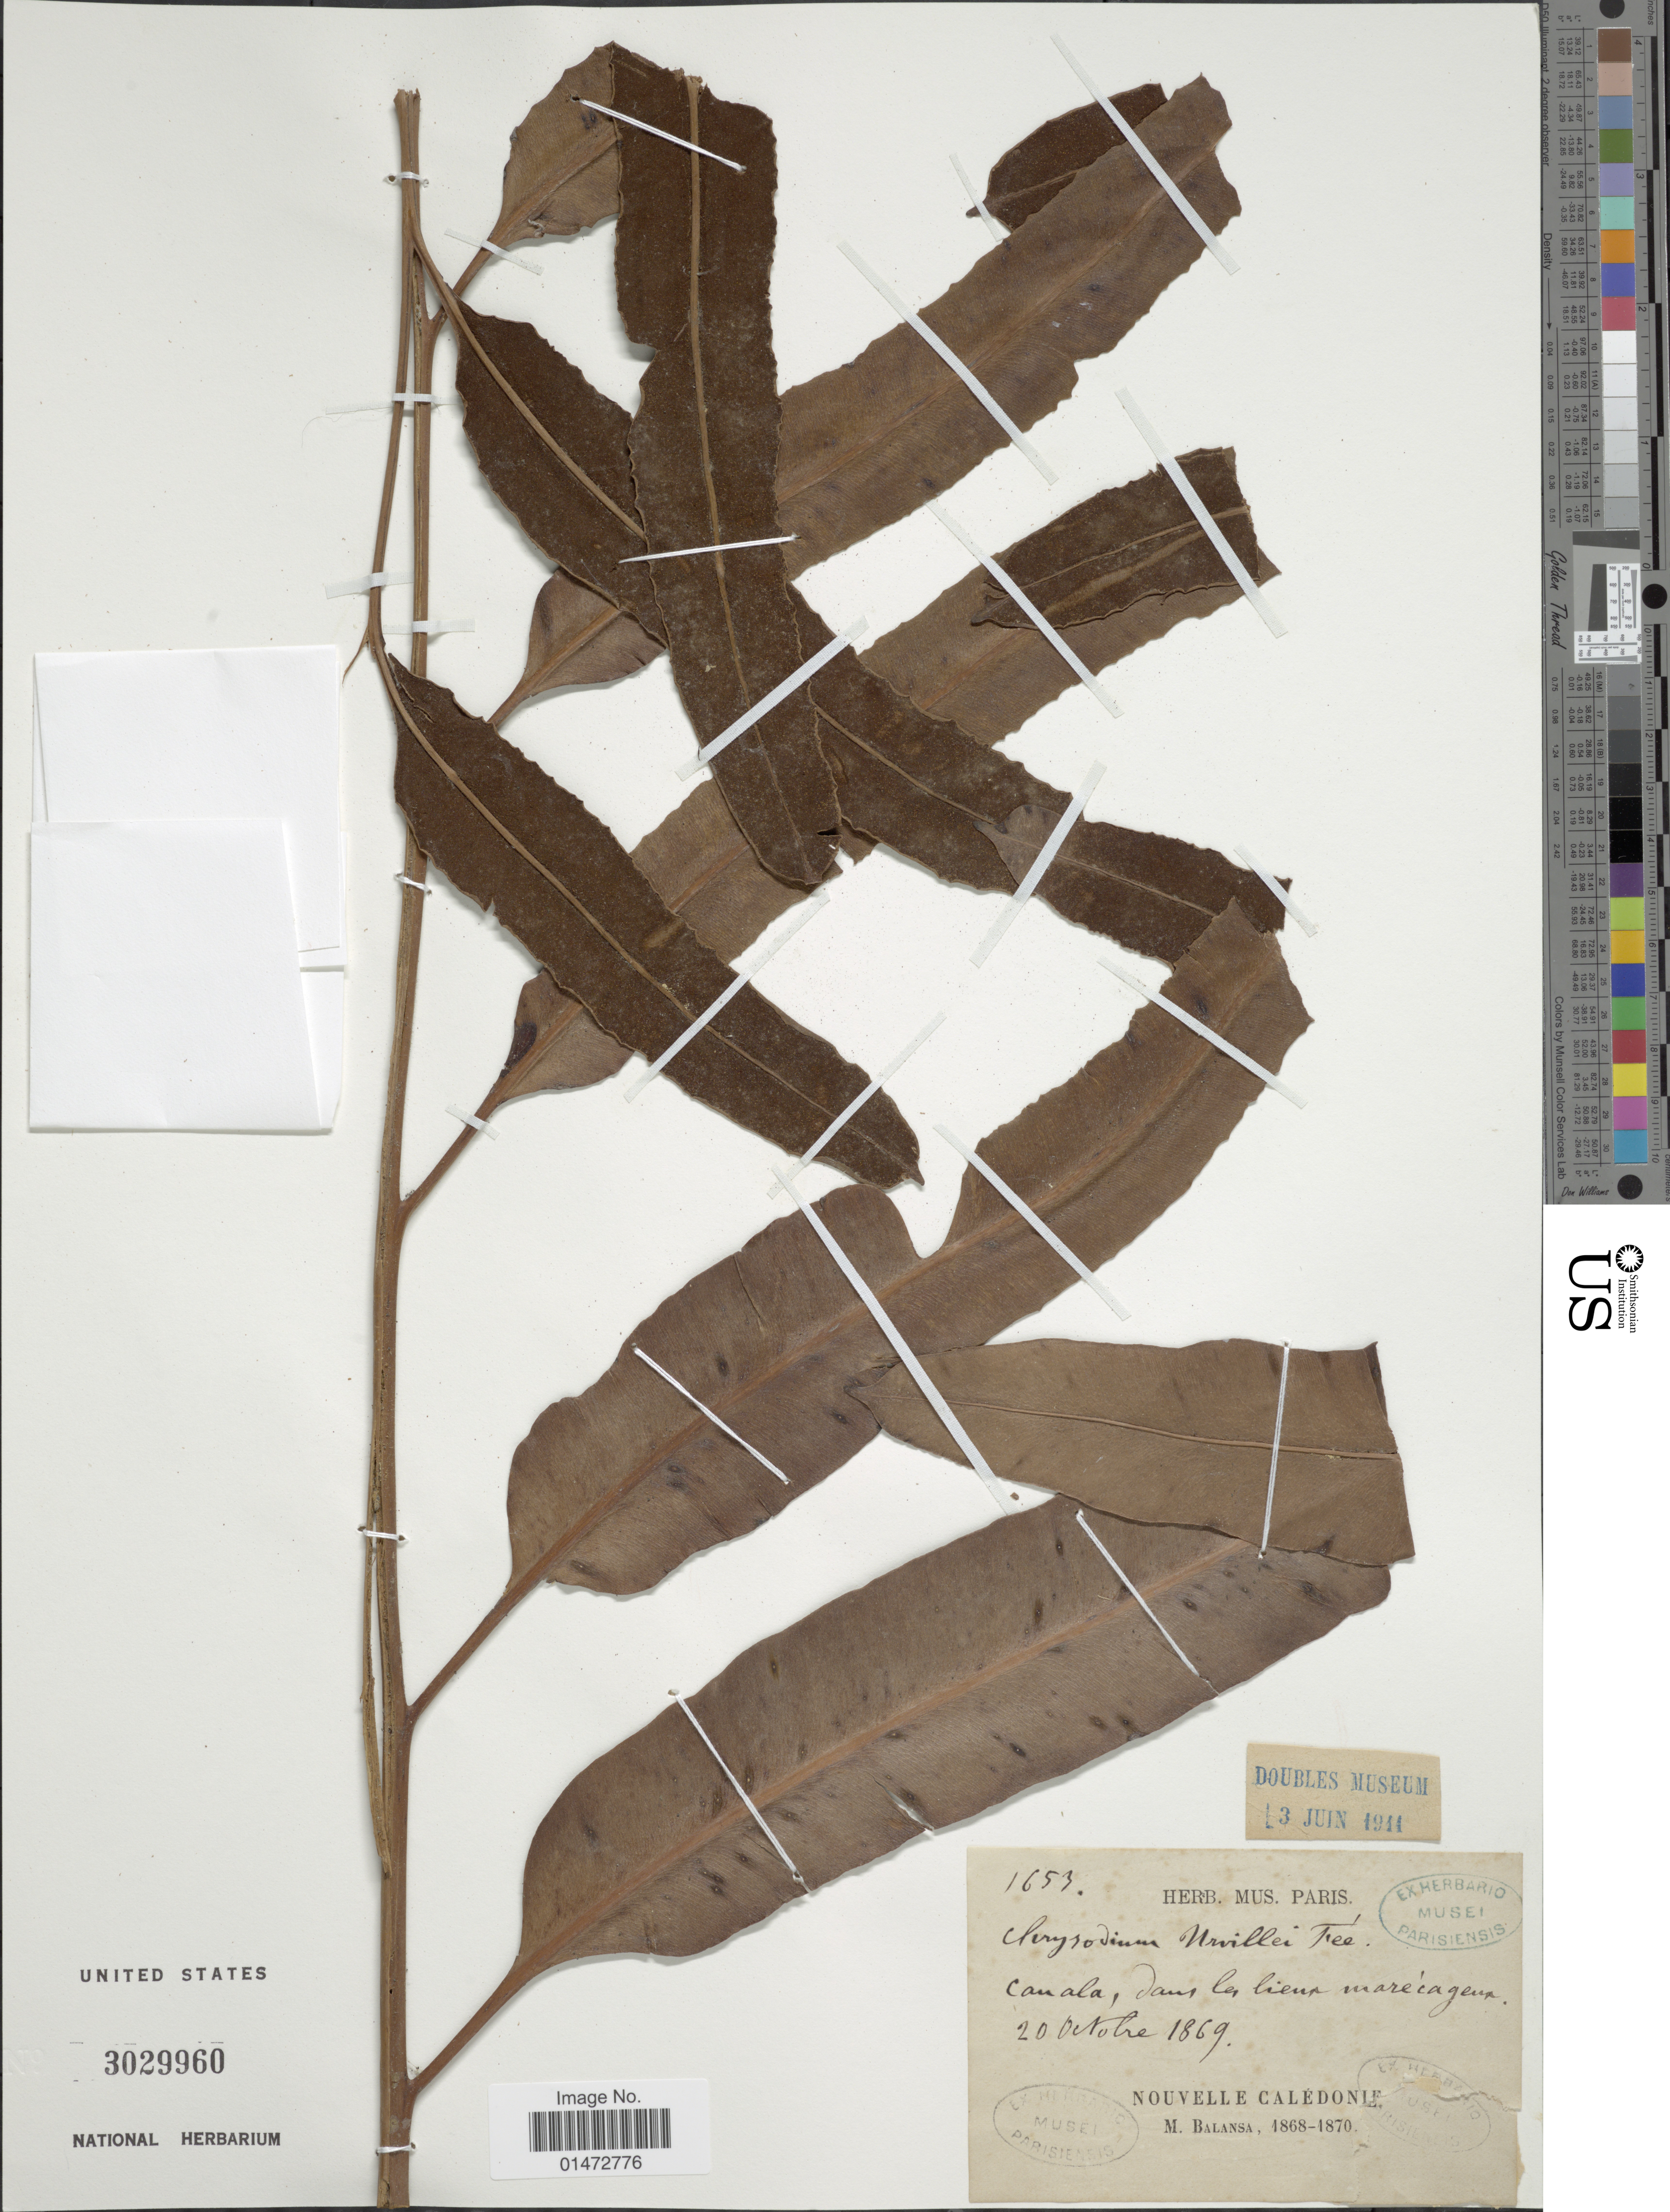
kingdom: Plantae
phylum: Tracheophyta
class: Polypodiopsida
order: Polypodiales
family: Pteridaceae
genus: Acrostichum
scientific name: Acrostichum aureum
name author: L.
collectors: B. Balansa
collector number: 1653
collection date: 1869-10-20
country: New Caledonia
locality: Canala, dans les lieux marecagem. [interpreted]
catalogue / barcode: US 3029960